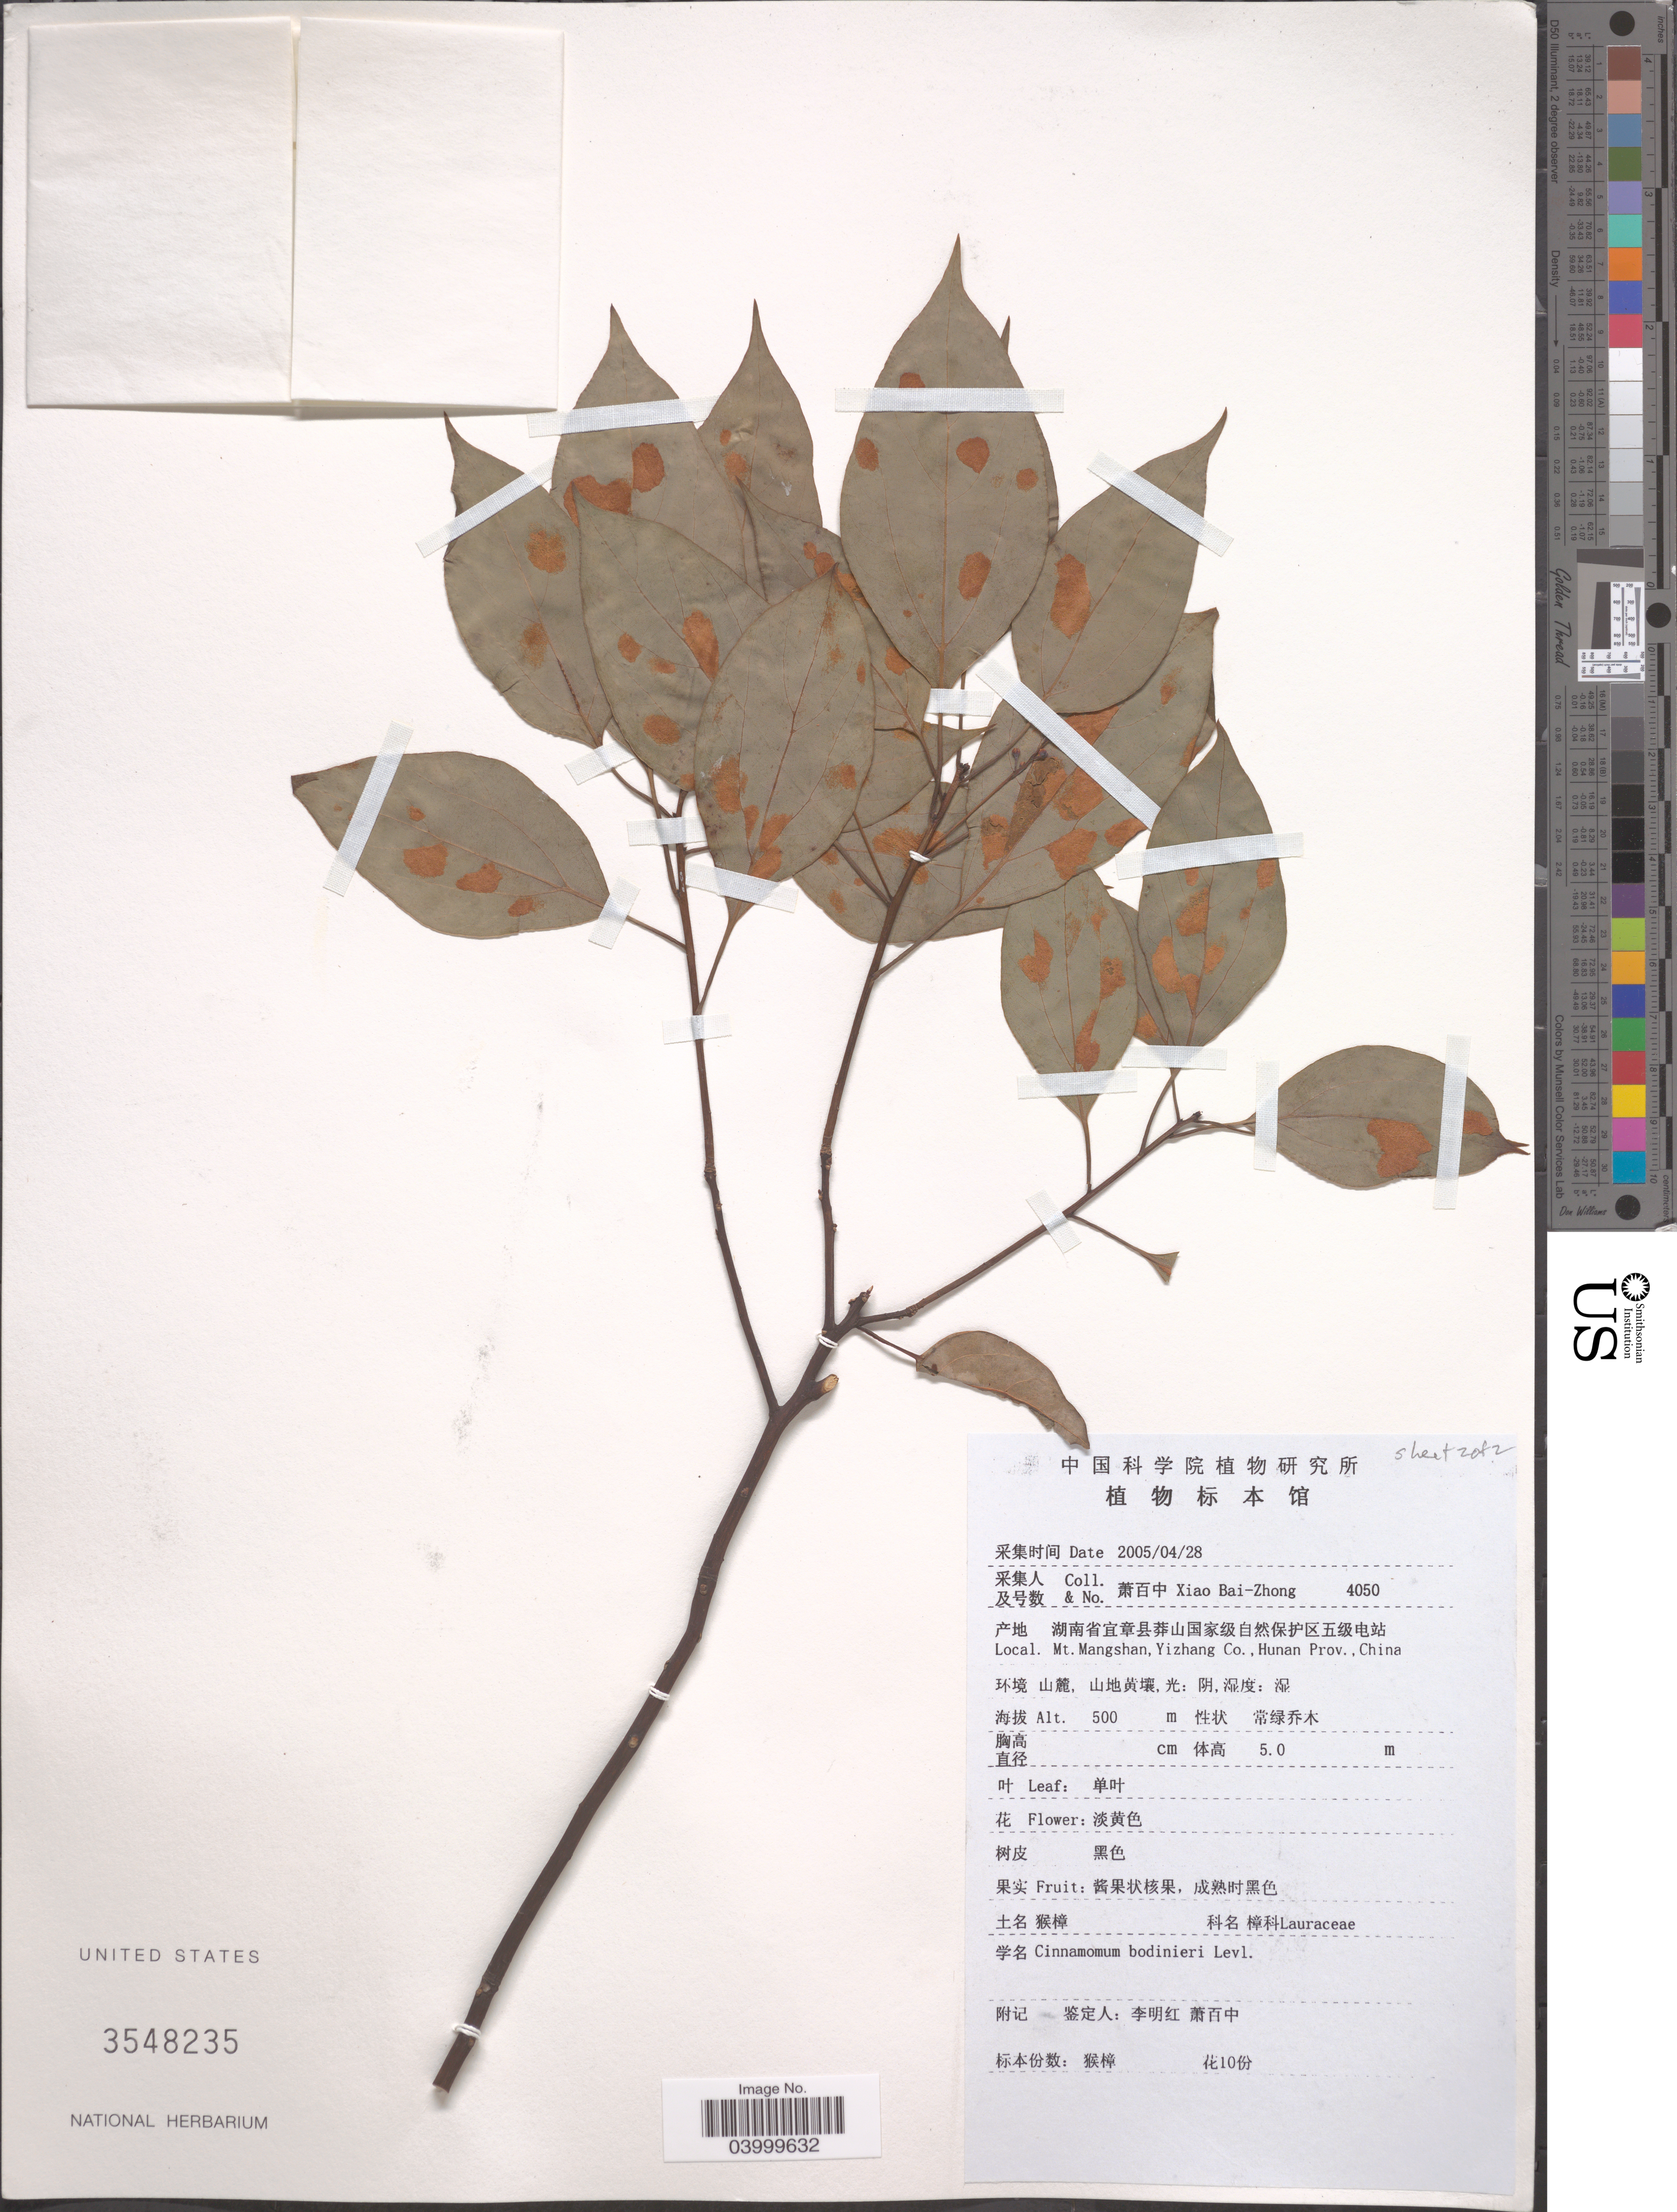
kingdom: Plantae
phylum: Tracheophyta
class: Magnoliopsida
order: Laurales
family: Lauraceae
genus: Cinnamomum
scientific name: Cinnamomum bodinieri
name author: H. Lév.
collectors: B. Z. Xiao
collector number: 4050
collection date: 2005-04-28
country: China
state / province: Hunan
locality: Mt. Mangshan, Yizhang Co.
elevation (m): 500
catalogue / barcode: US 3548235